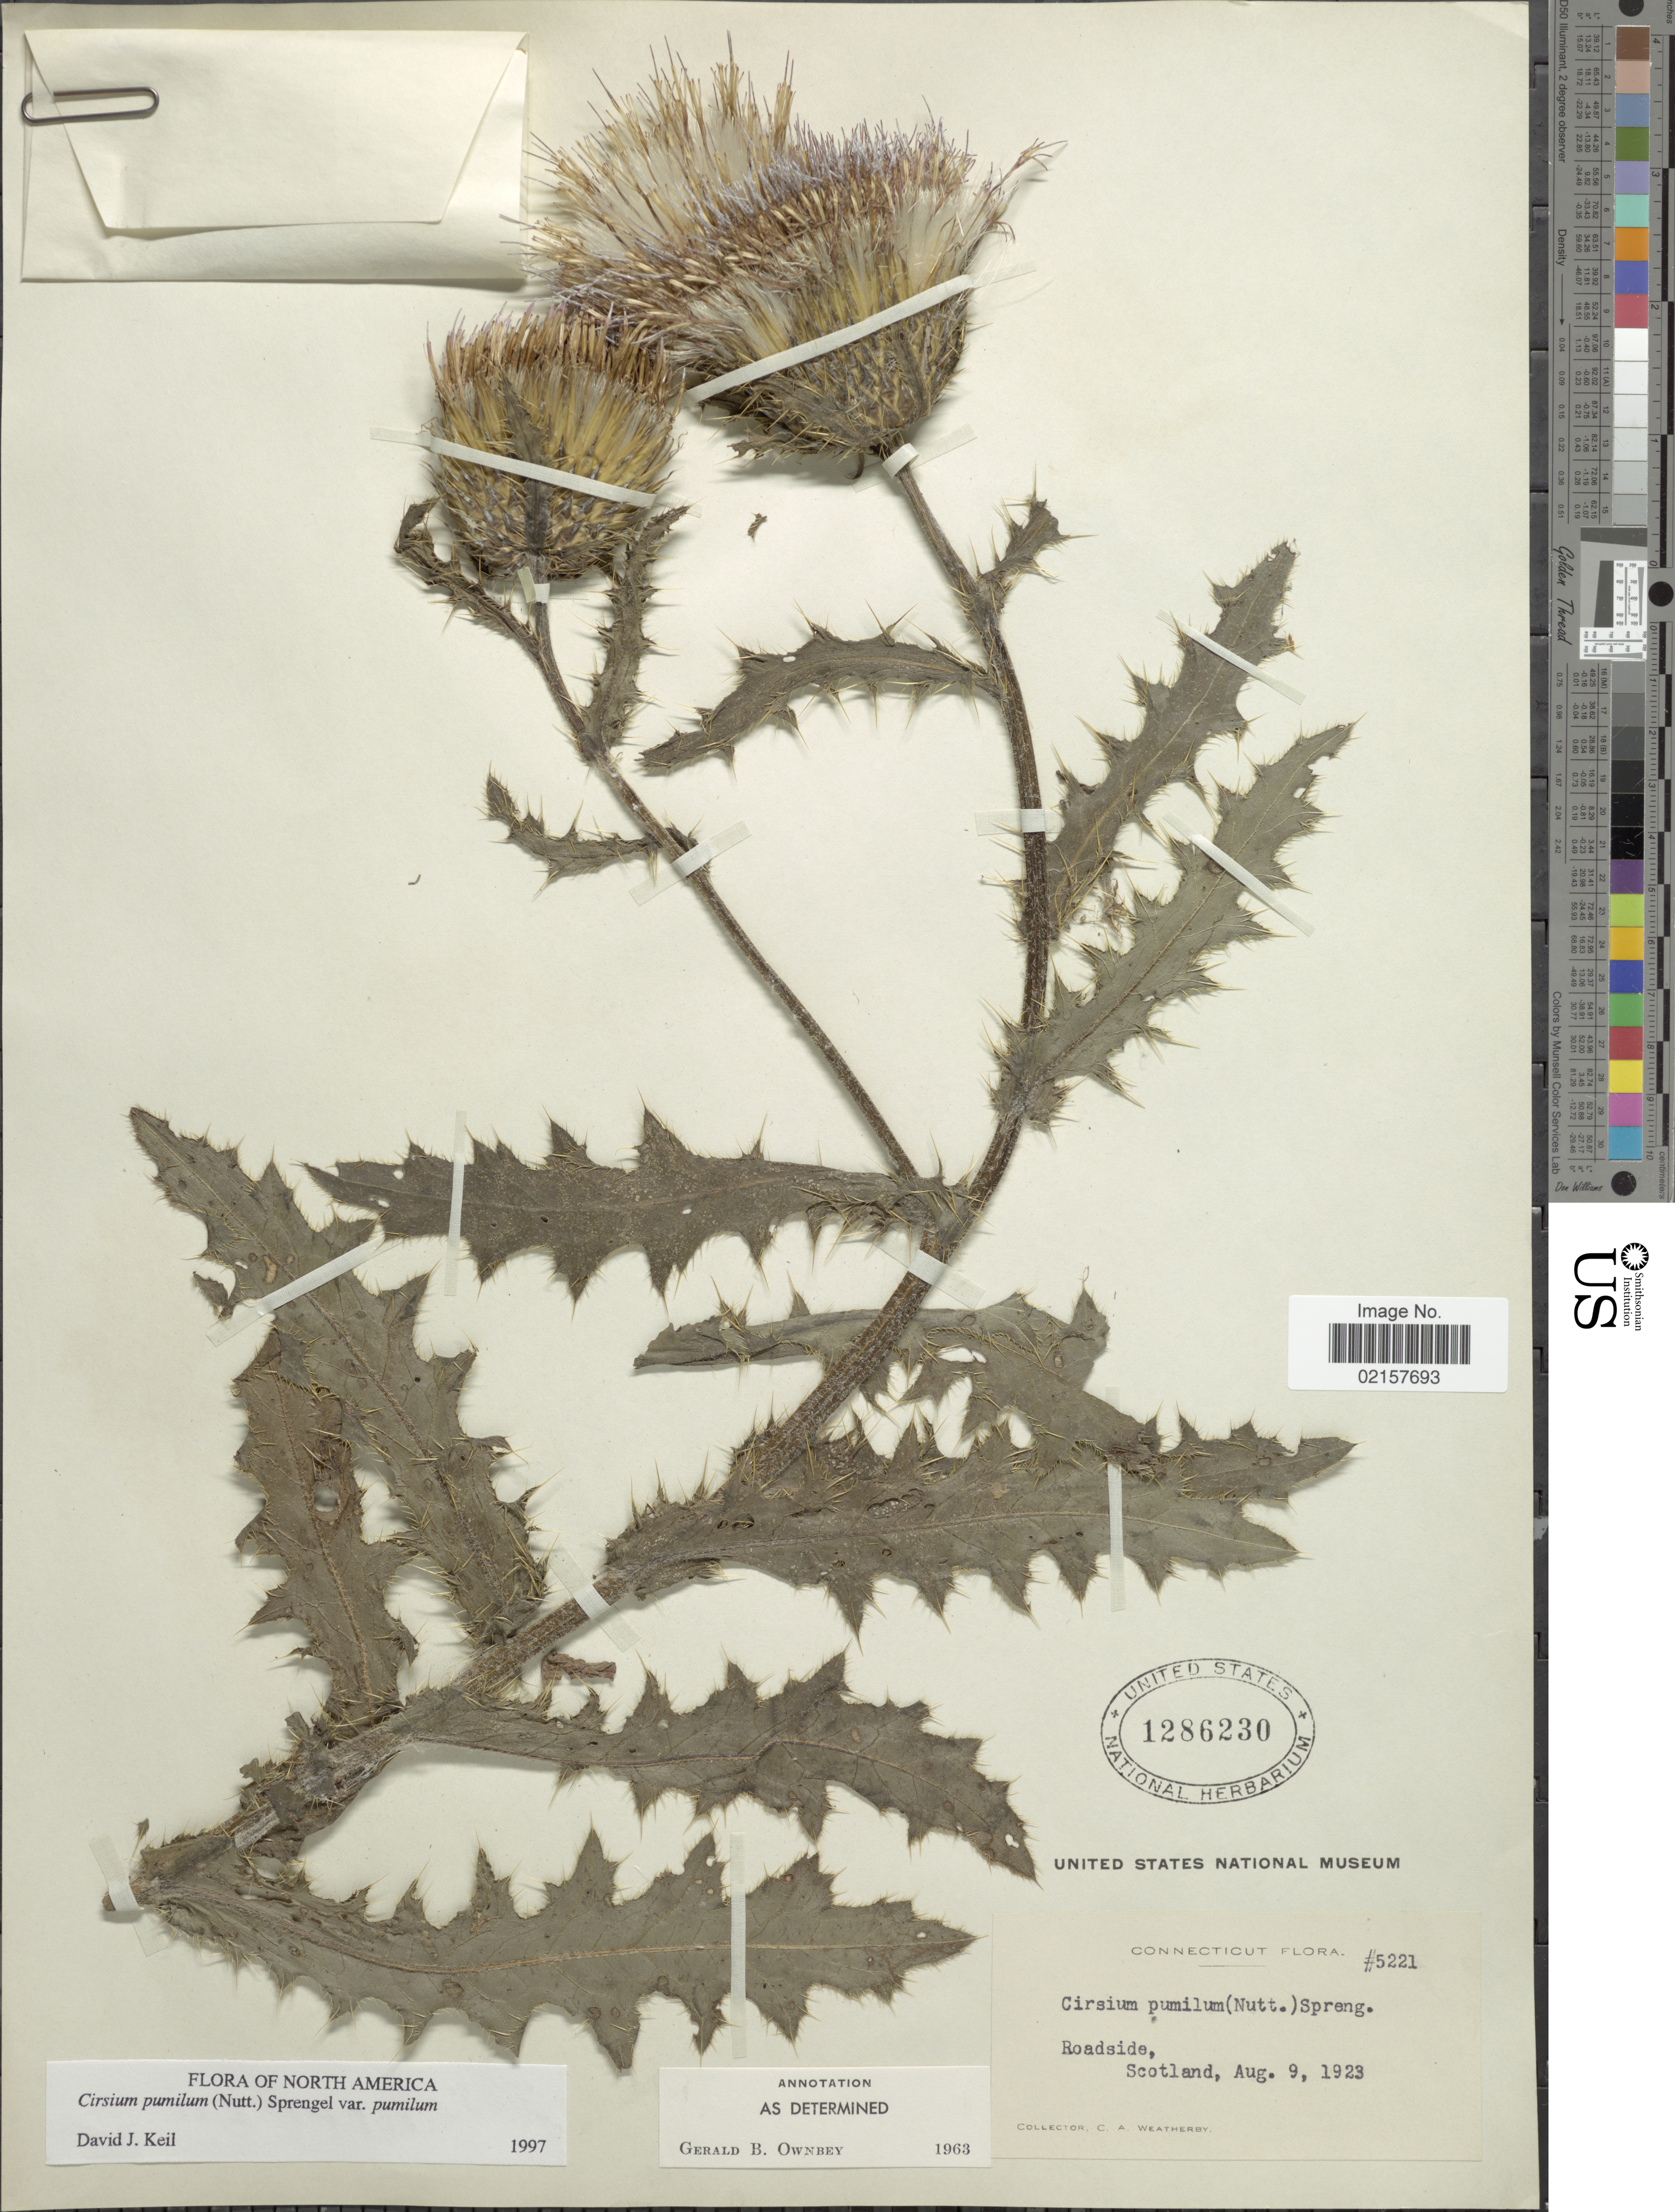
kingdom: Plantae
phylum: Tracheophyta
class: Magnoliopsida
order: Asterales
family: Asteraceae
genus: Cirsium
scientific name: Cirsium pumilum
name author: (Nutt.) Spreng.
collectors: C. A. Weatherby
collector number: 5221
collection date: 1923-08-09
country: United States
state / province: Connecticut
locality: Roadside, Scotland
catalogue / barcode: US 1286230